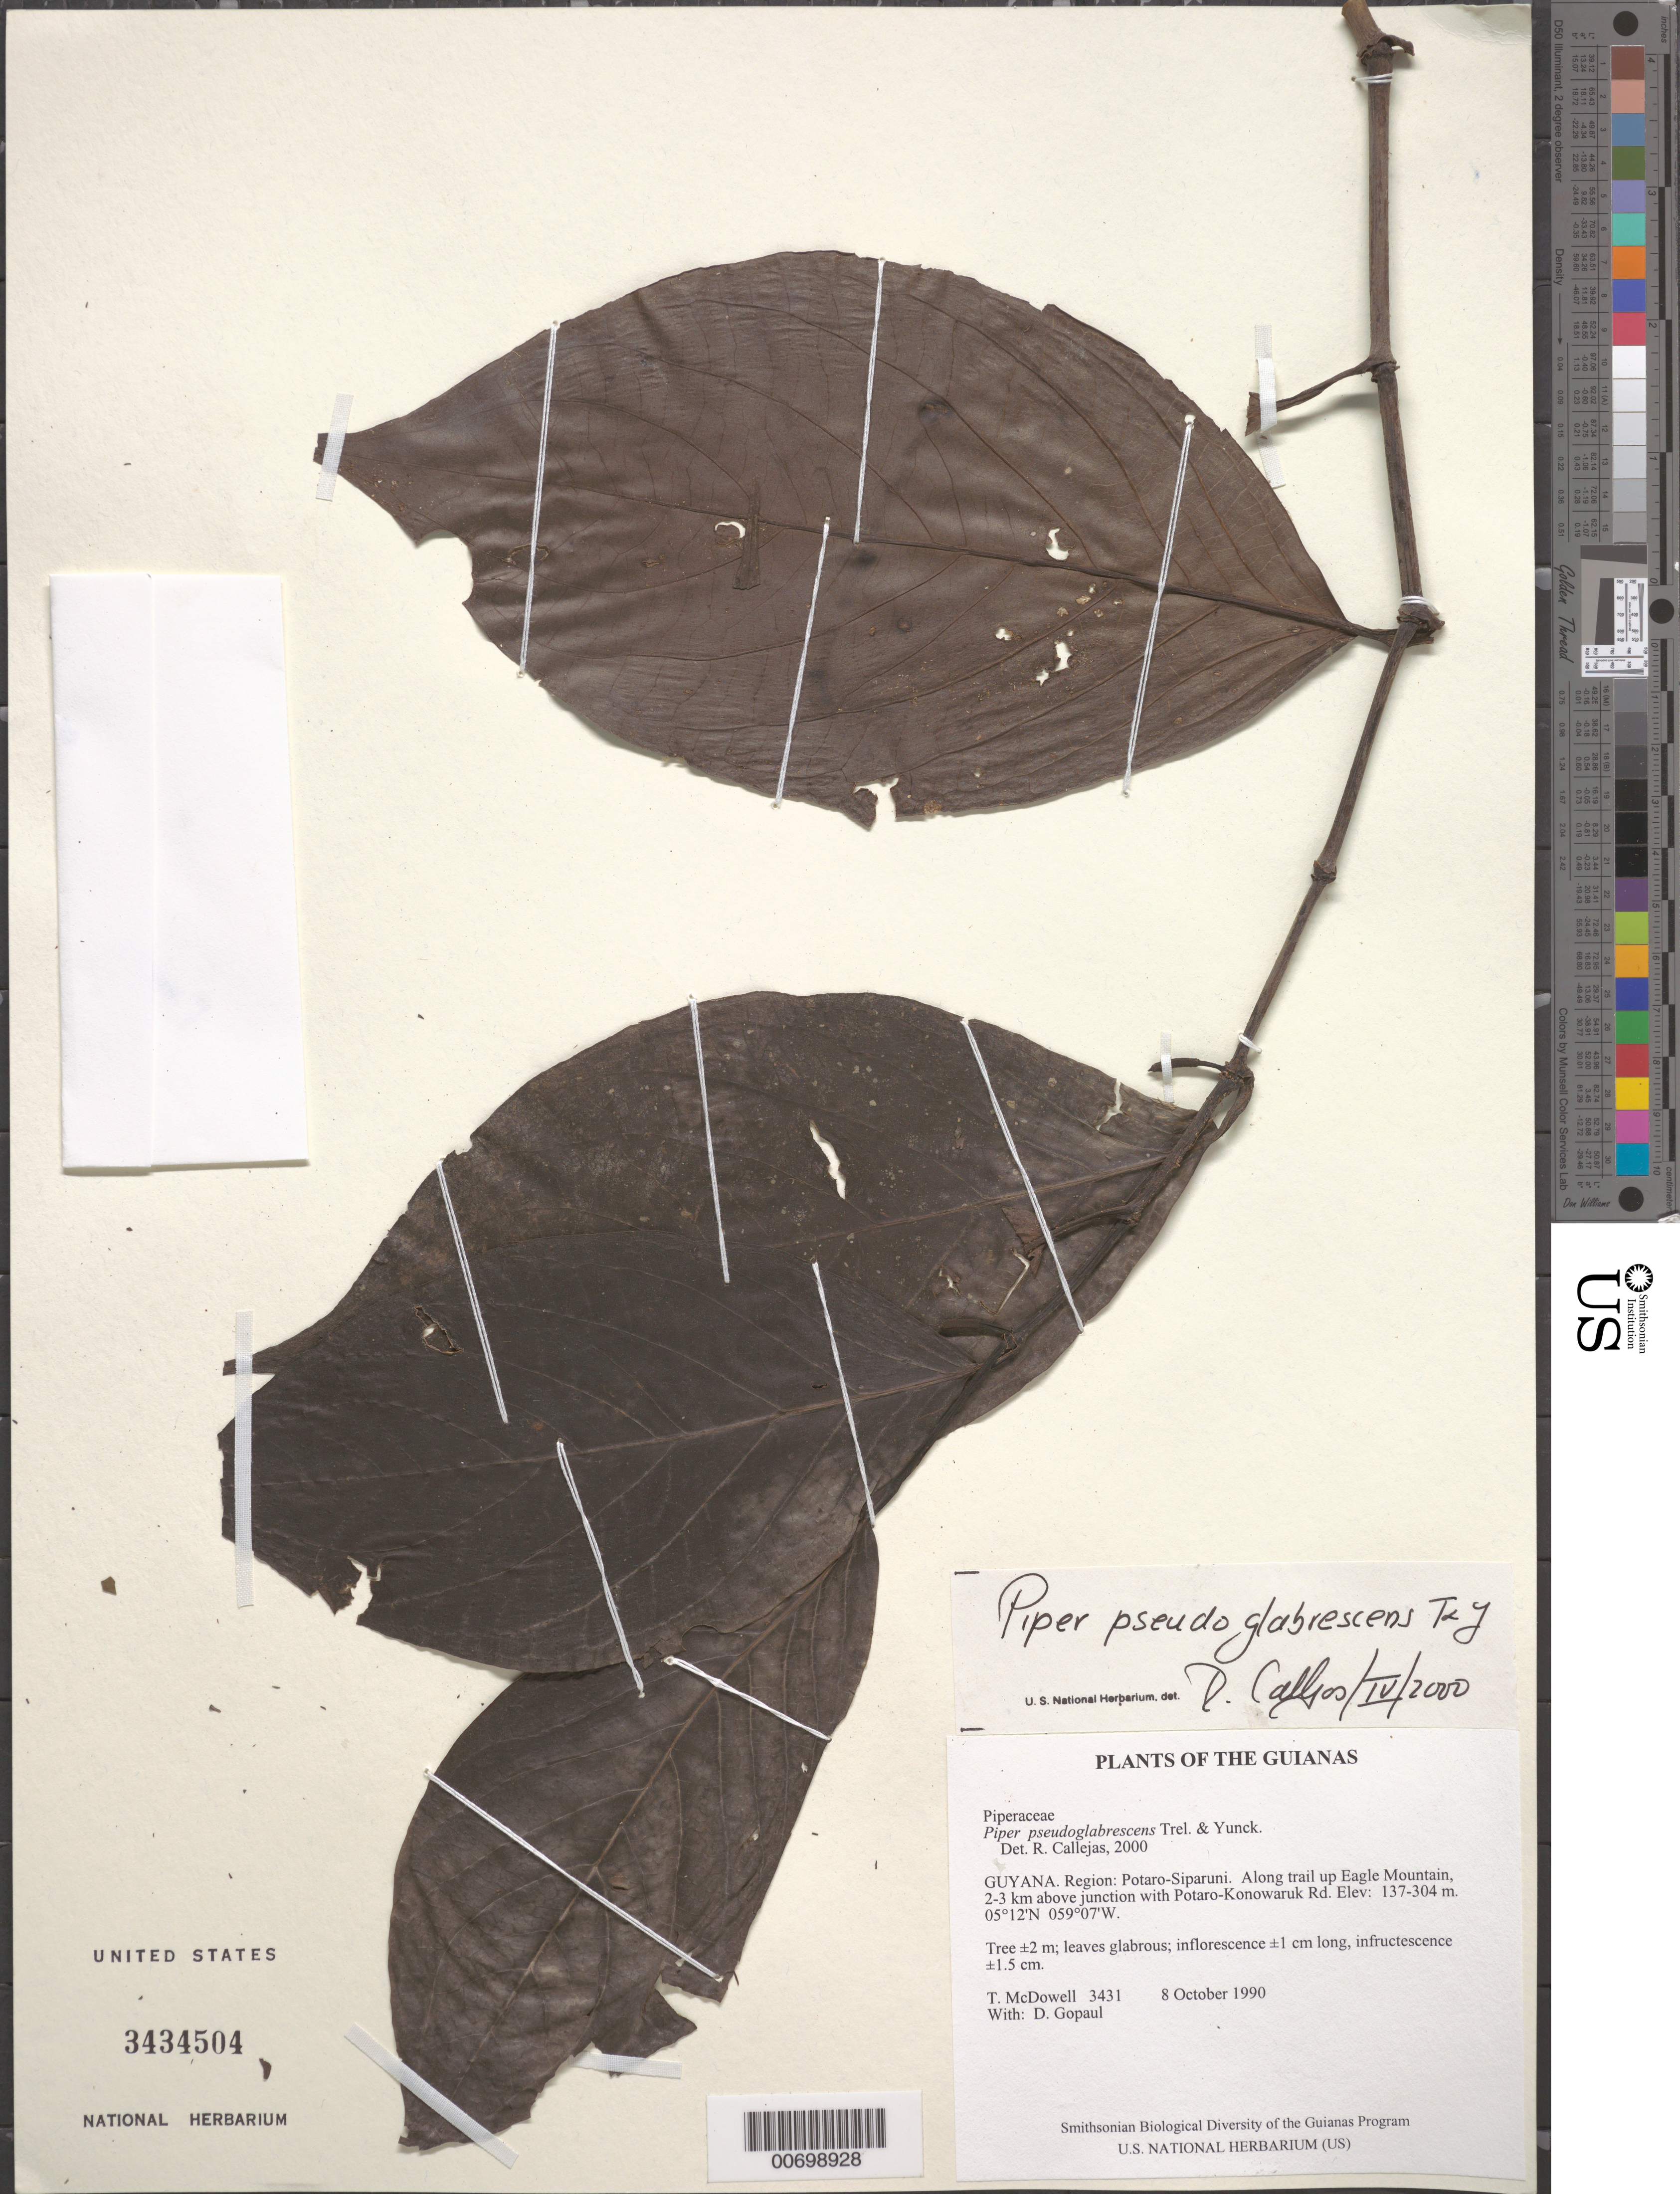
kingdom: Plantae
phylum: Tracheophyta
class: Magnoliopsida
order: Piperales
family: Piperaceae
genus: Piper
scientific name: Piper pseudoglabrescens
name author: Trel. & Yunck.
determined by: Callejas, Ricardo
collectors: T. McDowell & D. Gopaul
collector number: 3431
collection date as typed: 8 October 1990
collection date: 1990-10-08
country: Guyana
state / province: Potaro-Siparuni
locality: Along trail up Eagle Mountain, 2-3 km above junction with Potaro-Konowaruk Rd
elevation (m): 137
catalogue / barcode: US 3434504